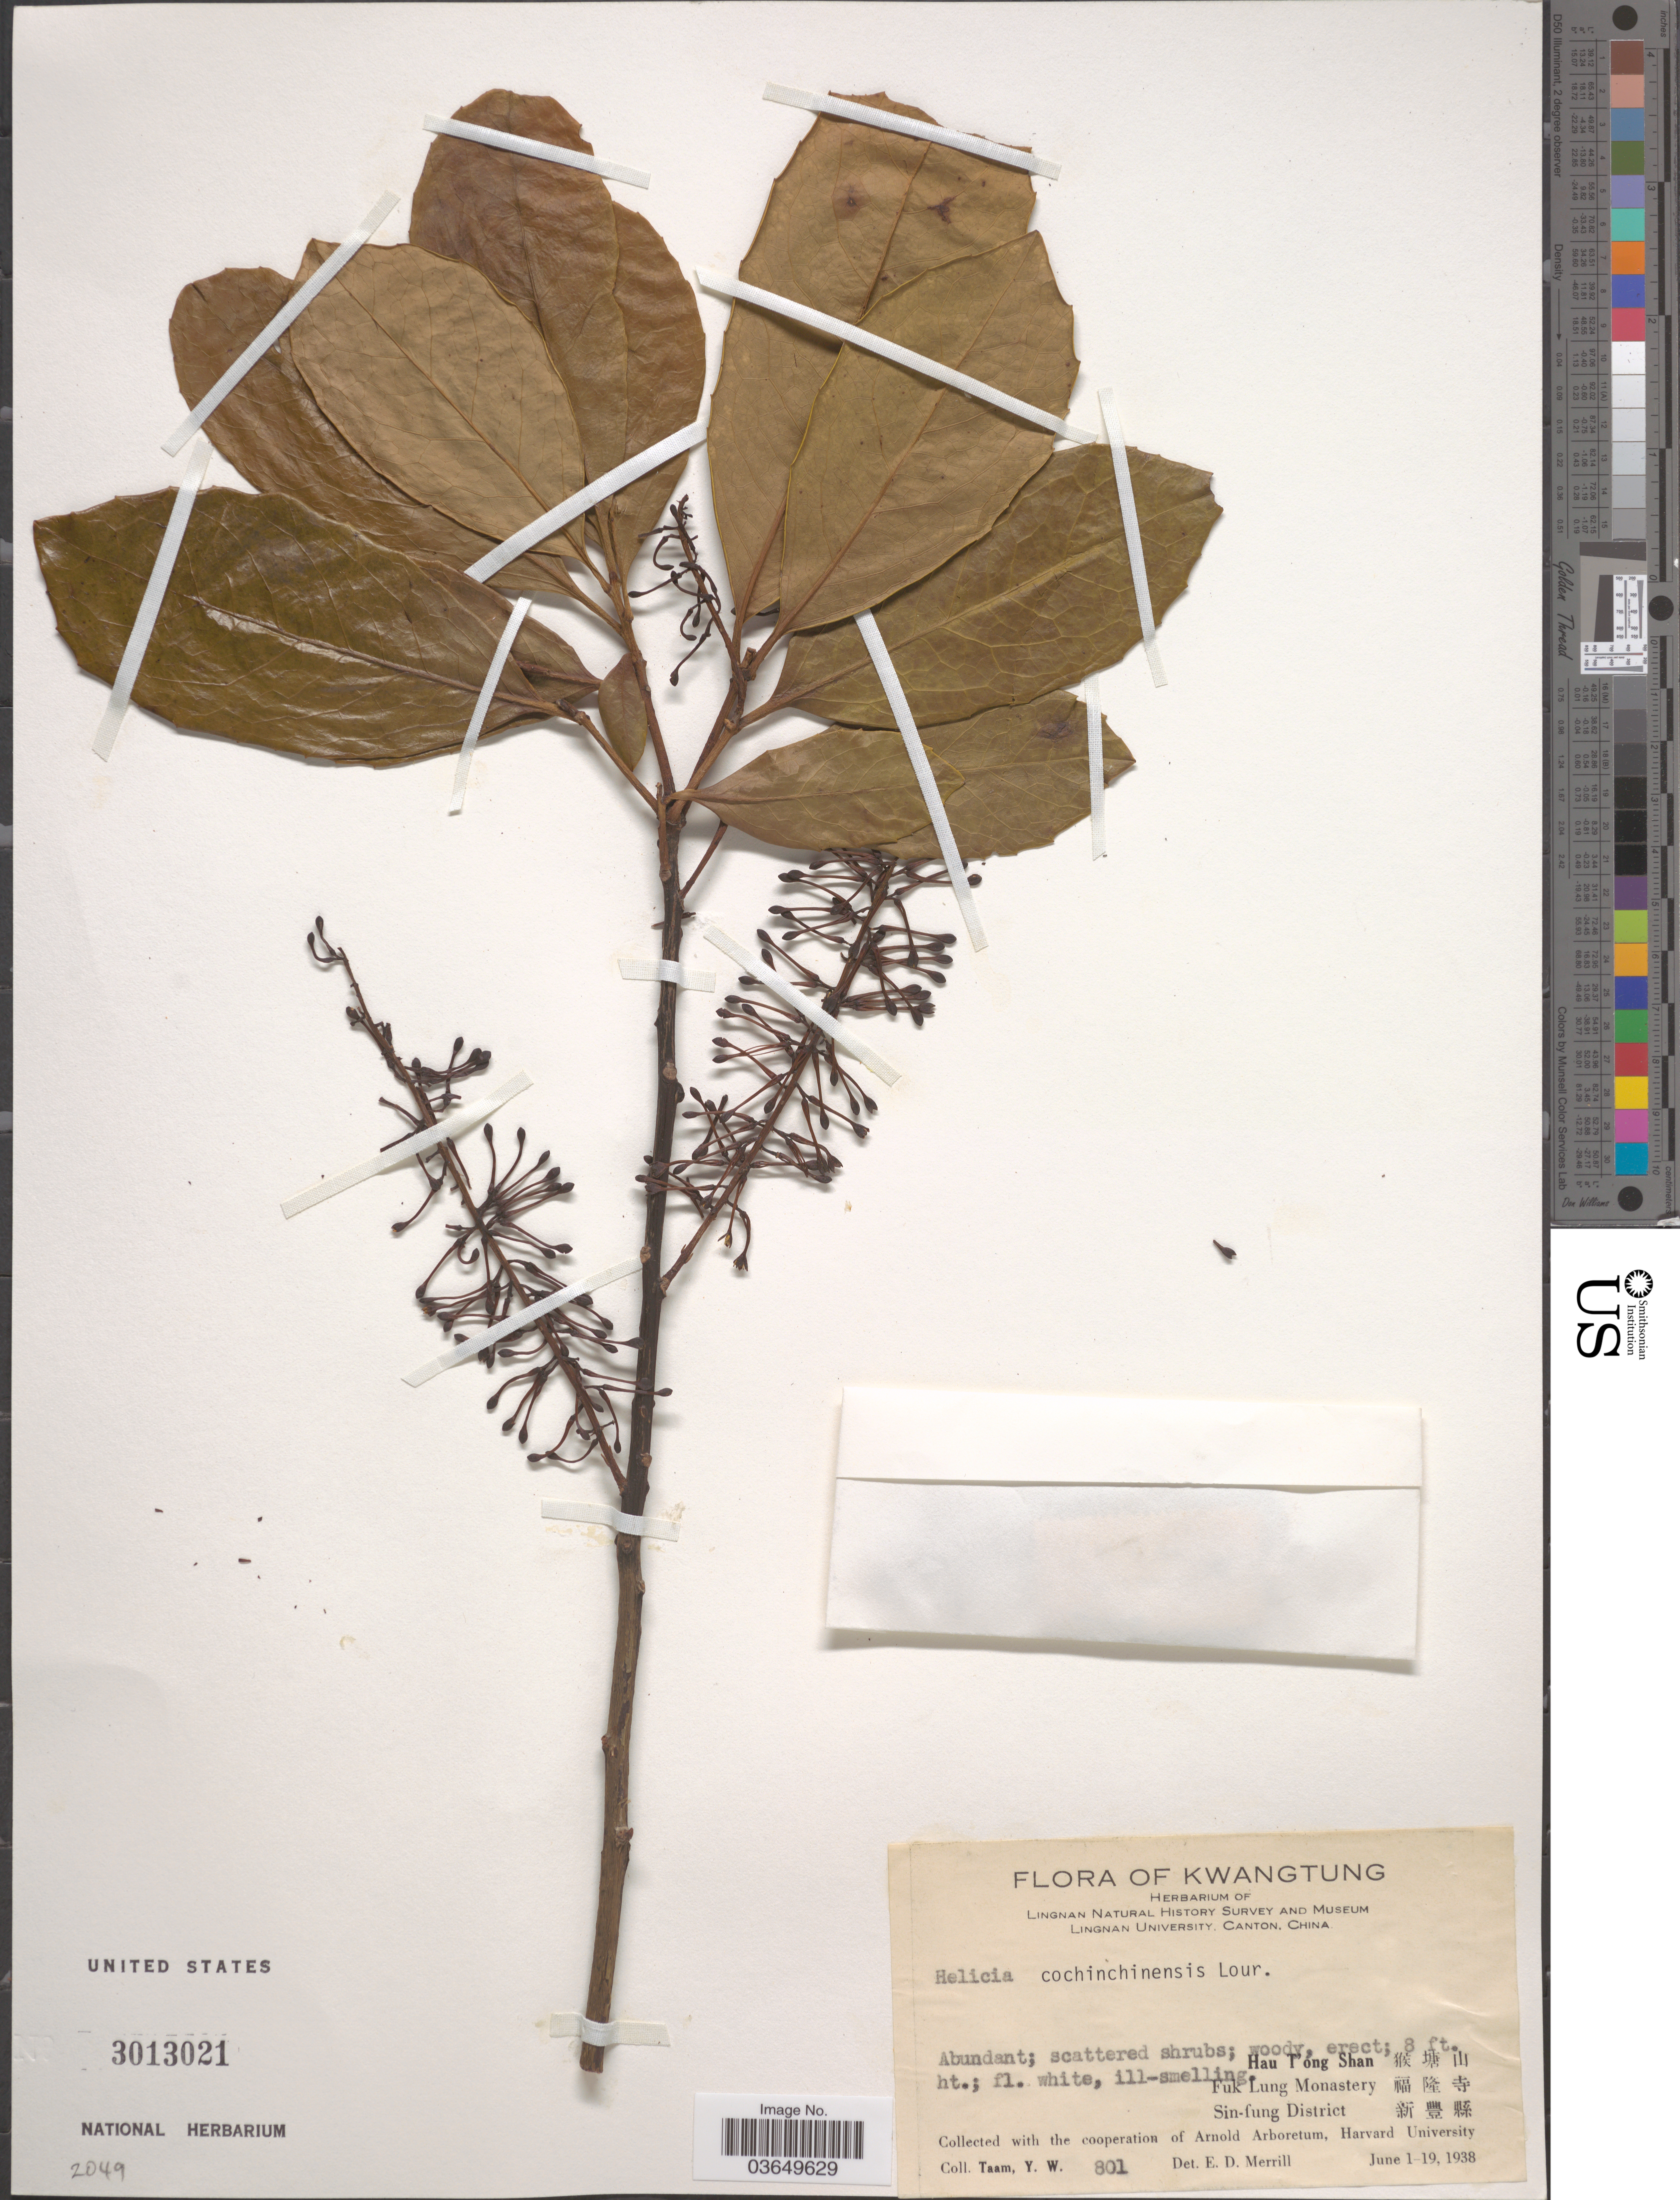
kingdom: Plantae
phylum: Tracheophyta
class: Magnoliopsida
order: Proteales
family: Proteaceae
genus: Helicia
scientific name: Helicia cochinchinensis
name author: Lour.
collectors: Y. W. Taam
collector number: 801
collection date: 1938-06-01/1938-06-19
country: China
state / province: Guangdong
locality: Kwangtung. Hau T'ong Shan X. Fuk Lung Monastery X. Sin-fung District X.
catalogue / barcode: US 3013021